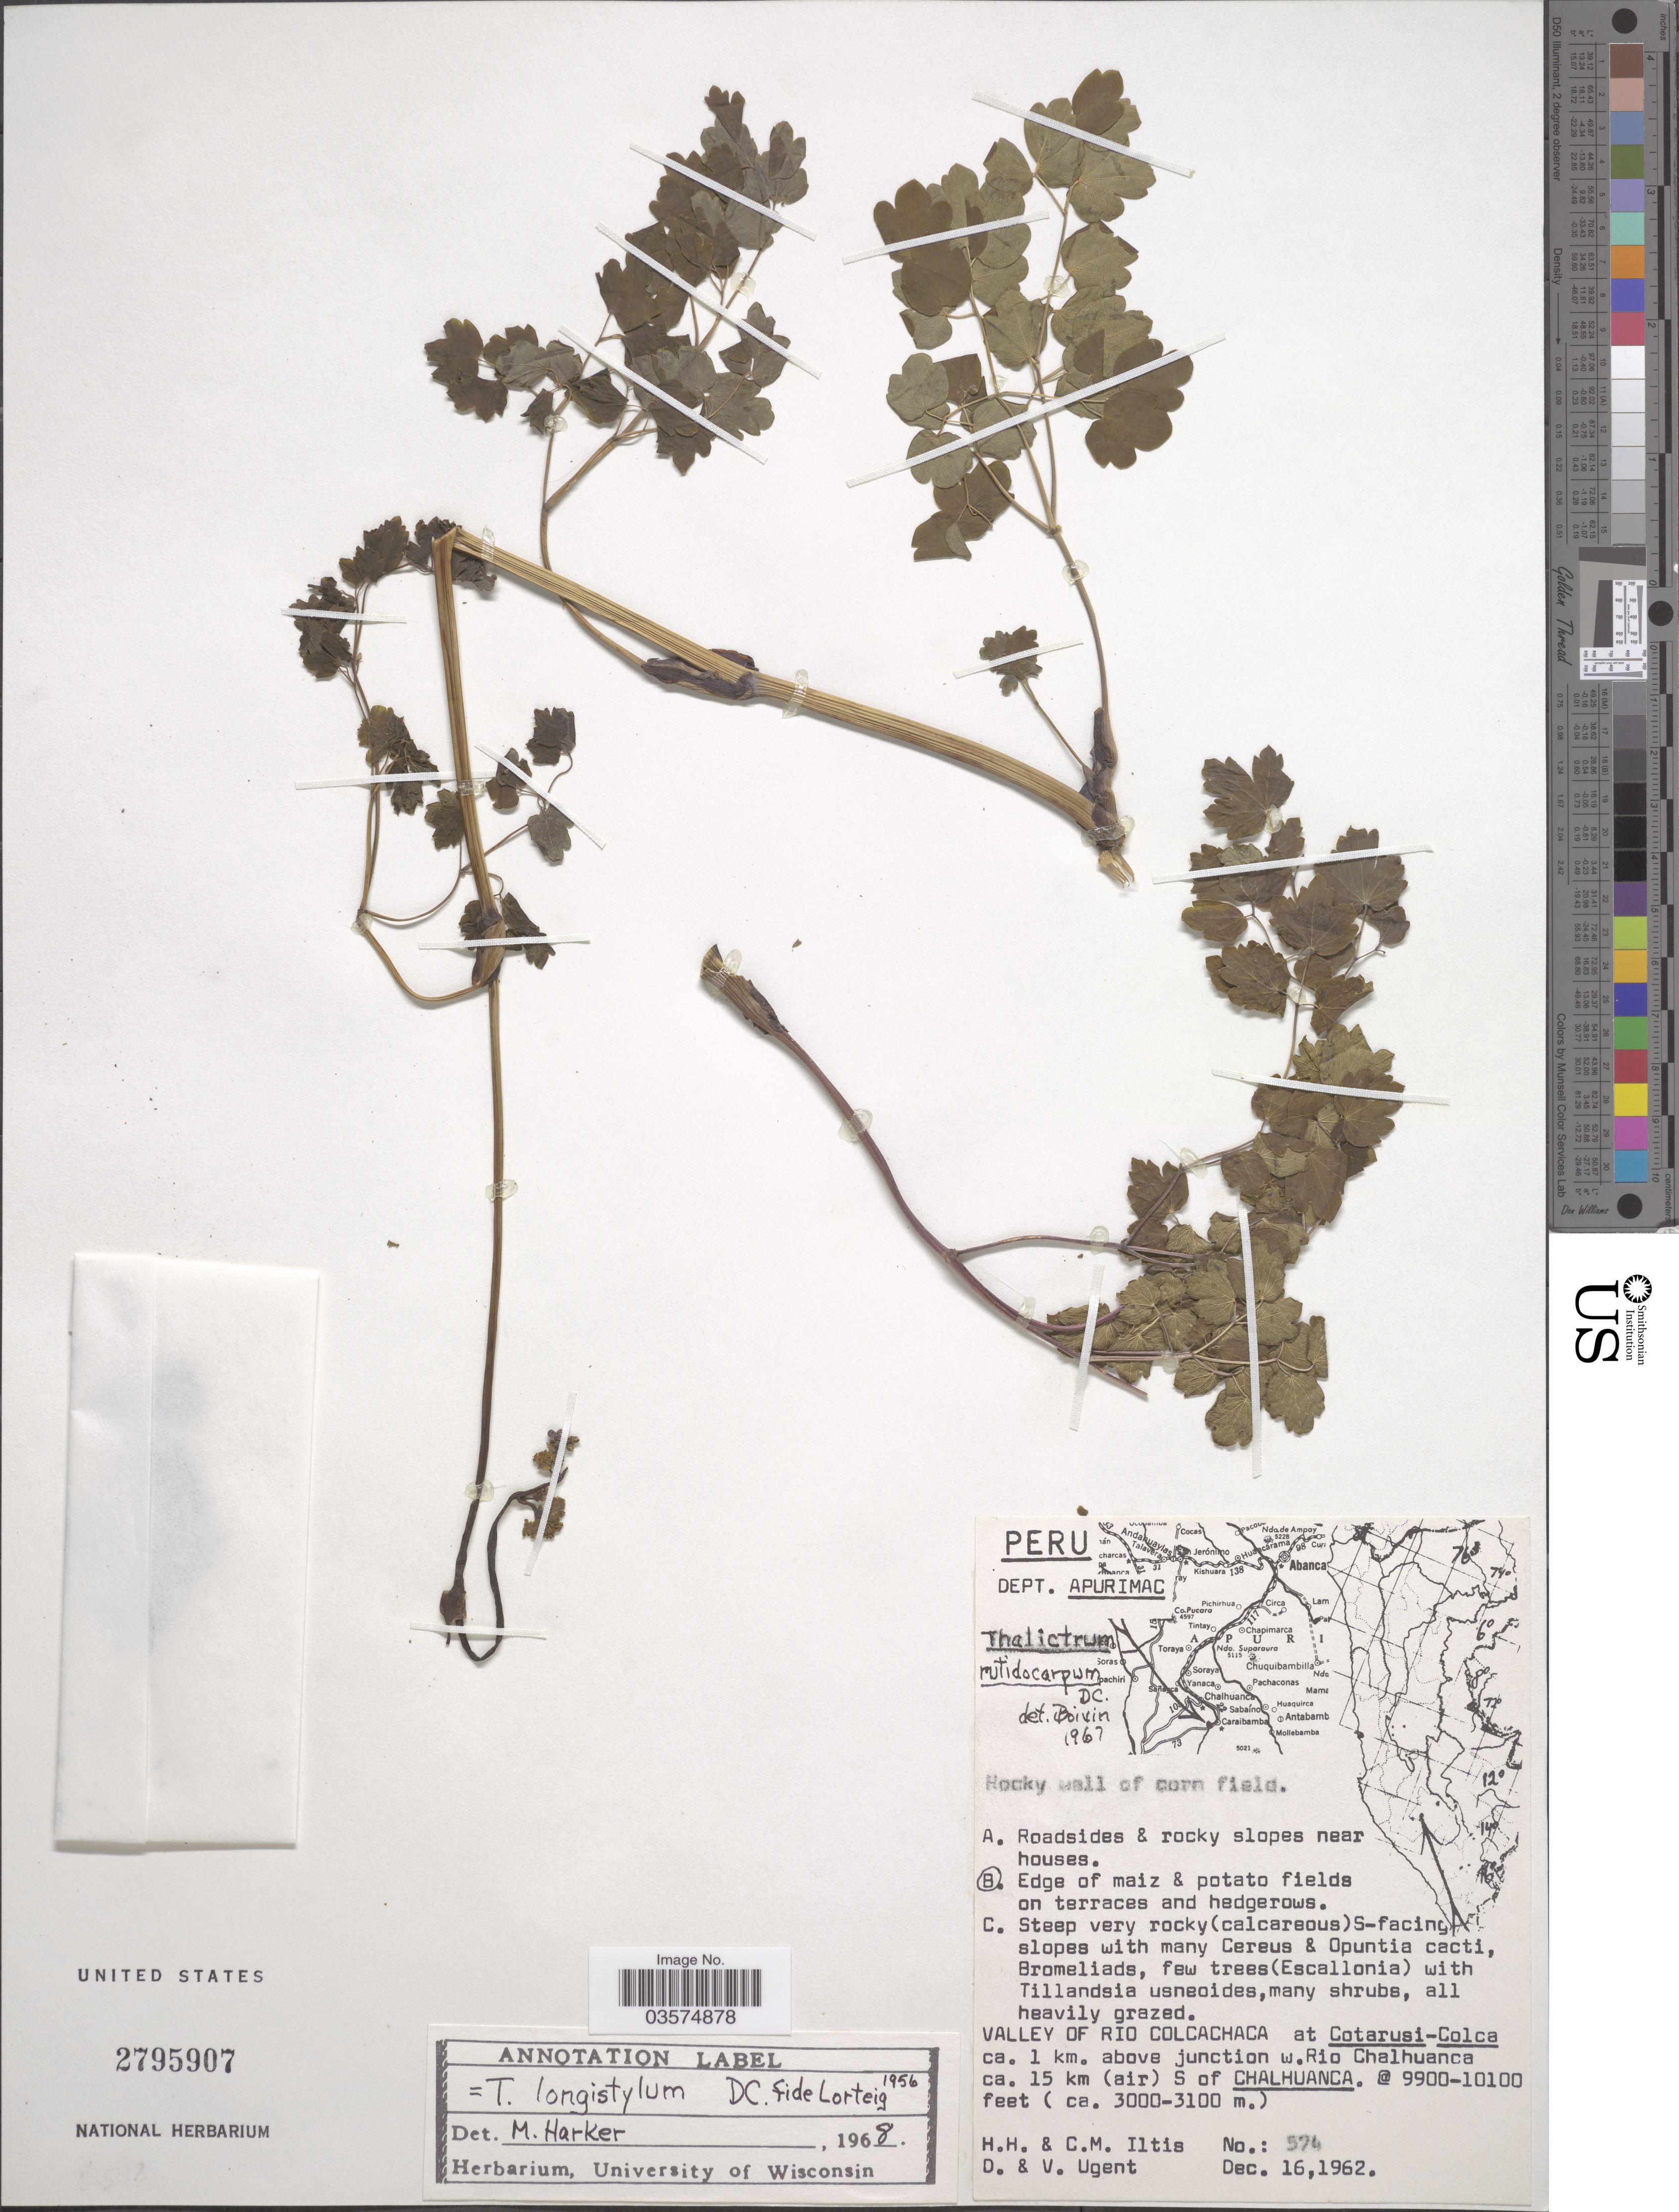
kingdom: Plantae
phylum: Tracheophyta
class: Magnoliopsida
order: Ranunculales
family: Ranunculaceae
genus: Thalictrum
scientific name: Thalictrum longistylum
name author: DC.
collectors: H. H. Iltis, C. M Iltis, D. Ugent & V. Ugent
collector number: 574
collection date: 1962-12-16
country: Peru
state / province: Apurímac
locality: Dept. Apurimac. Valley of Rio Colcachaca at Cotarusi-Colca ca. 1 km. above junction w. Rio Chalhuanca ca. 15 km (air) S of Chalhuanca.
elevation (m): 3000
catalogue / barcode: US 2795907